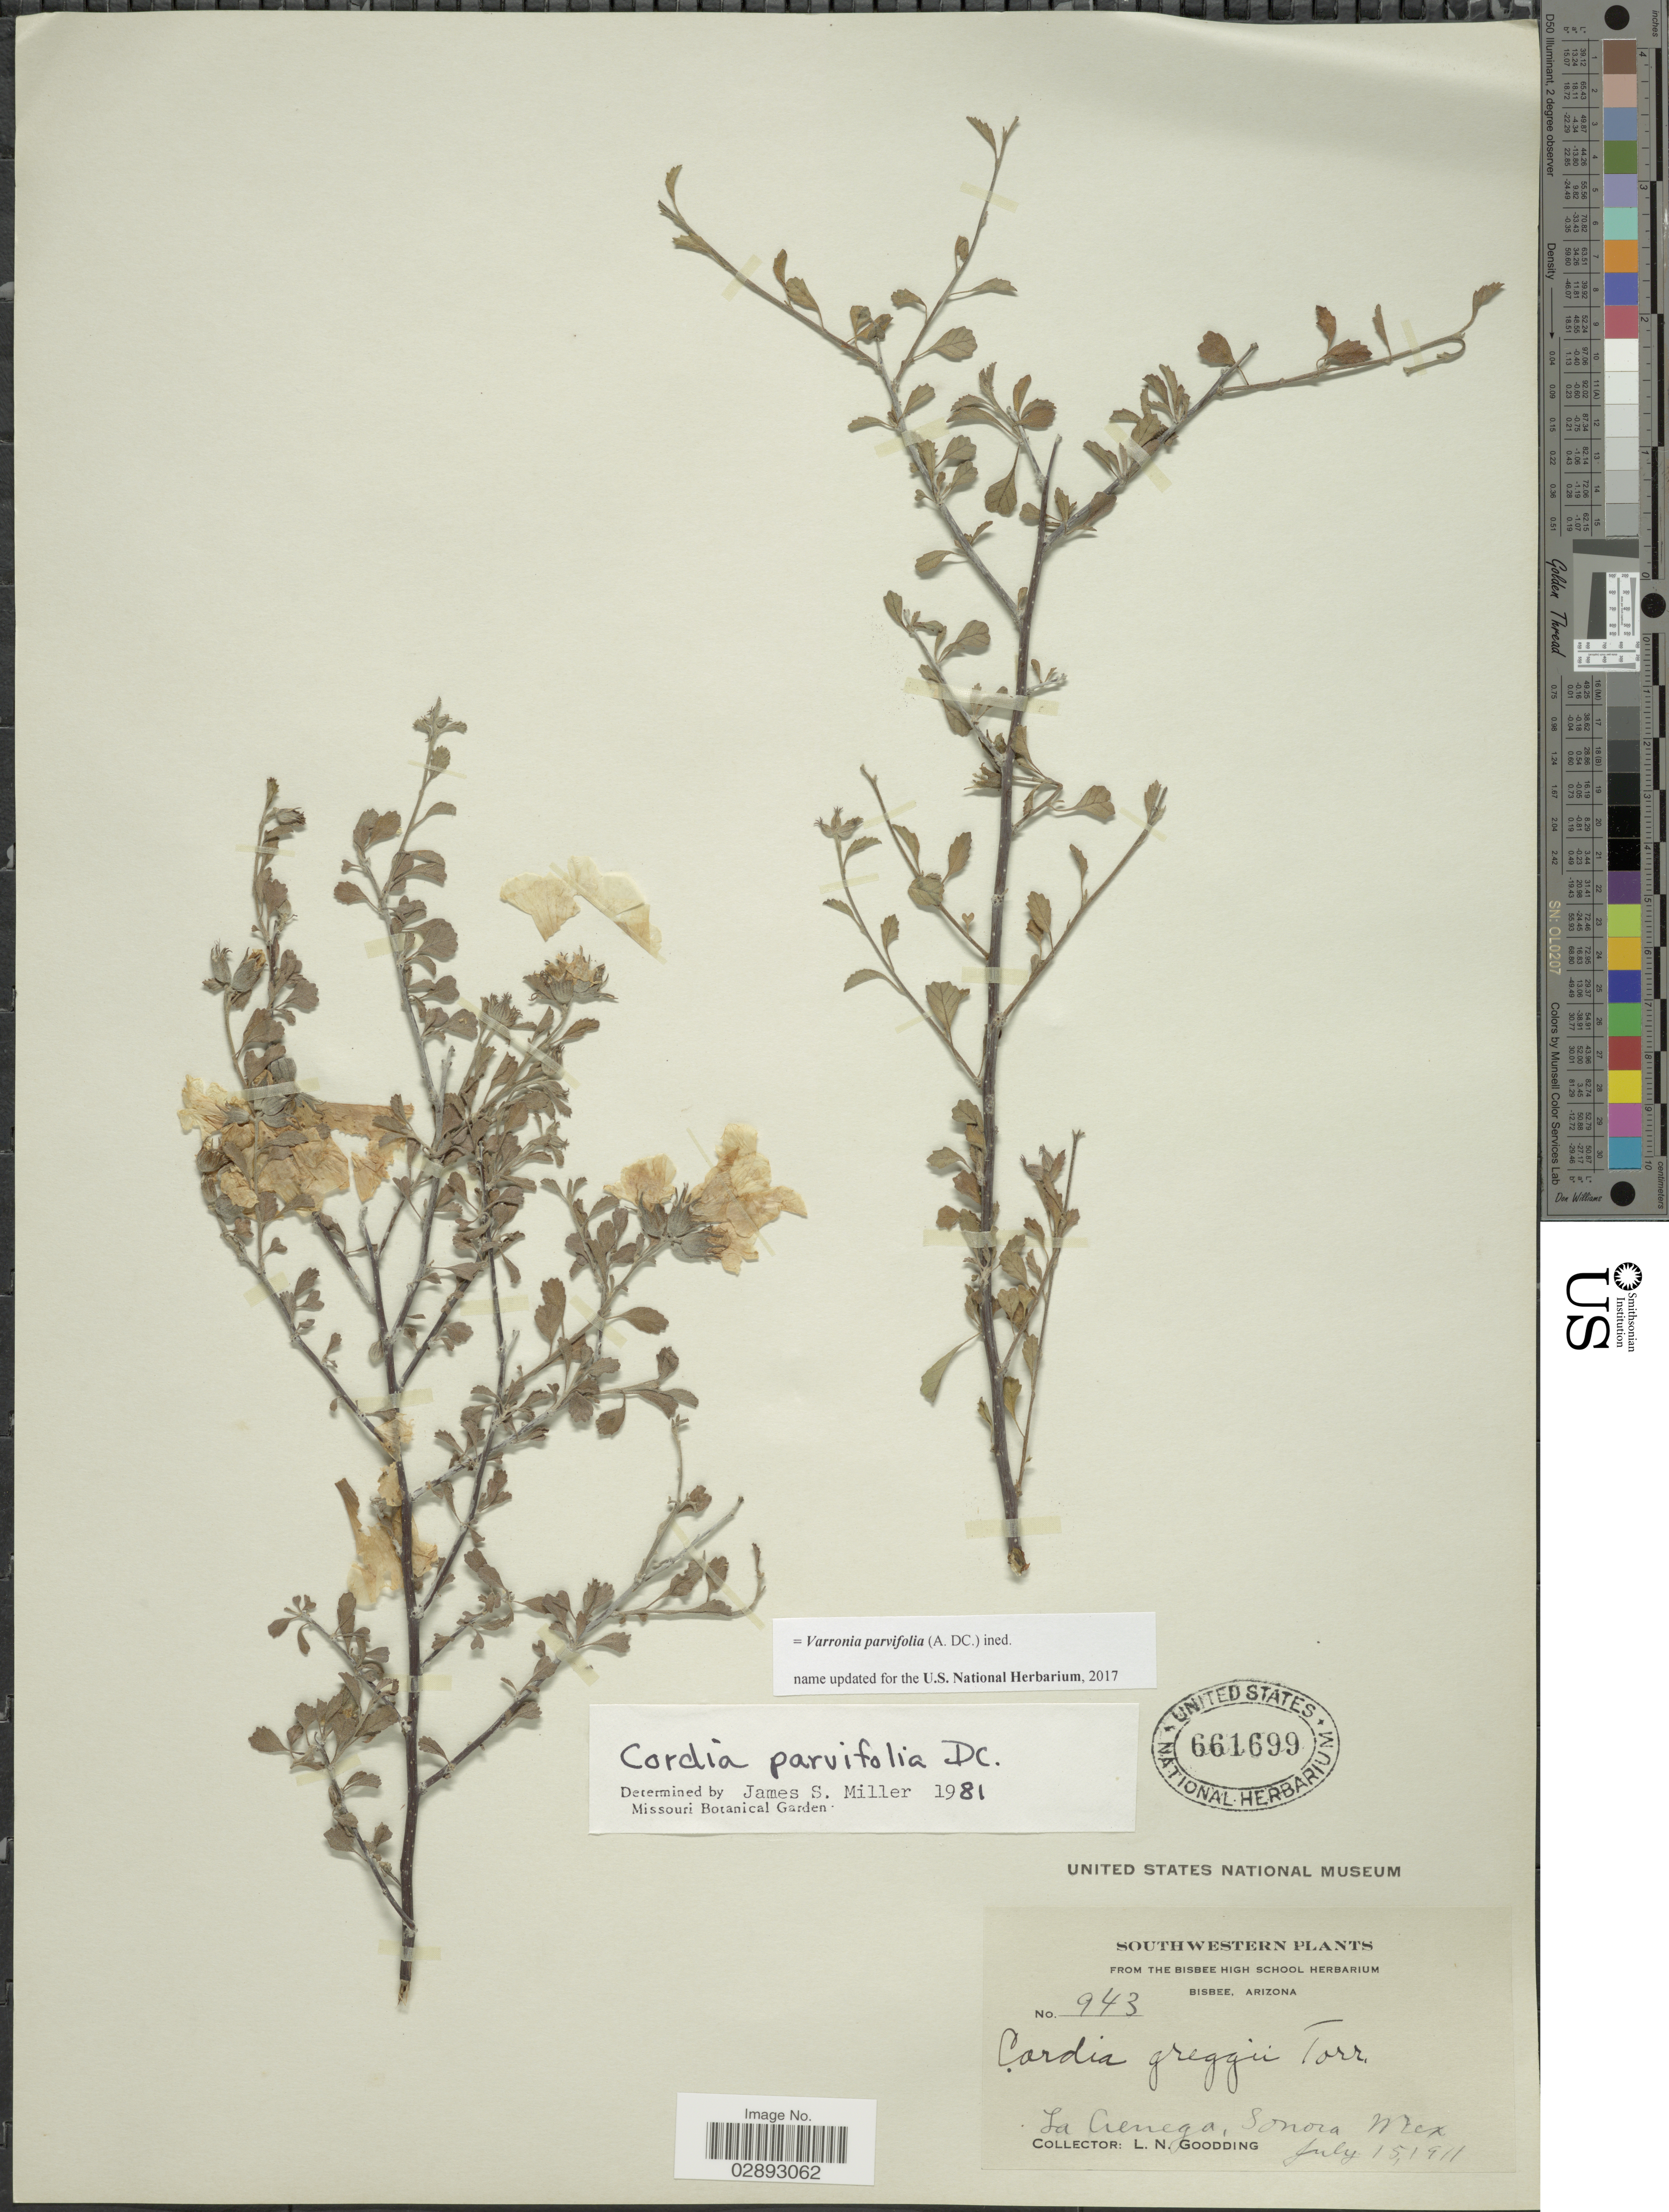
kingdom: Plantae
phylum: Tracheophyta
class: Magnoliopsida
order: Boraginales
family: Cordiaceae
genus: Varronia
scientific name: Varronia parvifolia (A. DC.) ined.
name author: (A. DC.)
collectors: L. N. Goodding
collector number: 943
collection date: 1911-07-15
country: Mexico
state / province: Sonora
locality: Southwestern. La Cienega.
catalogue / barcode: US 661699